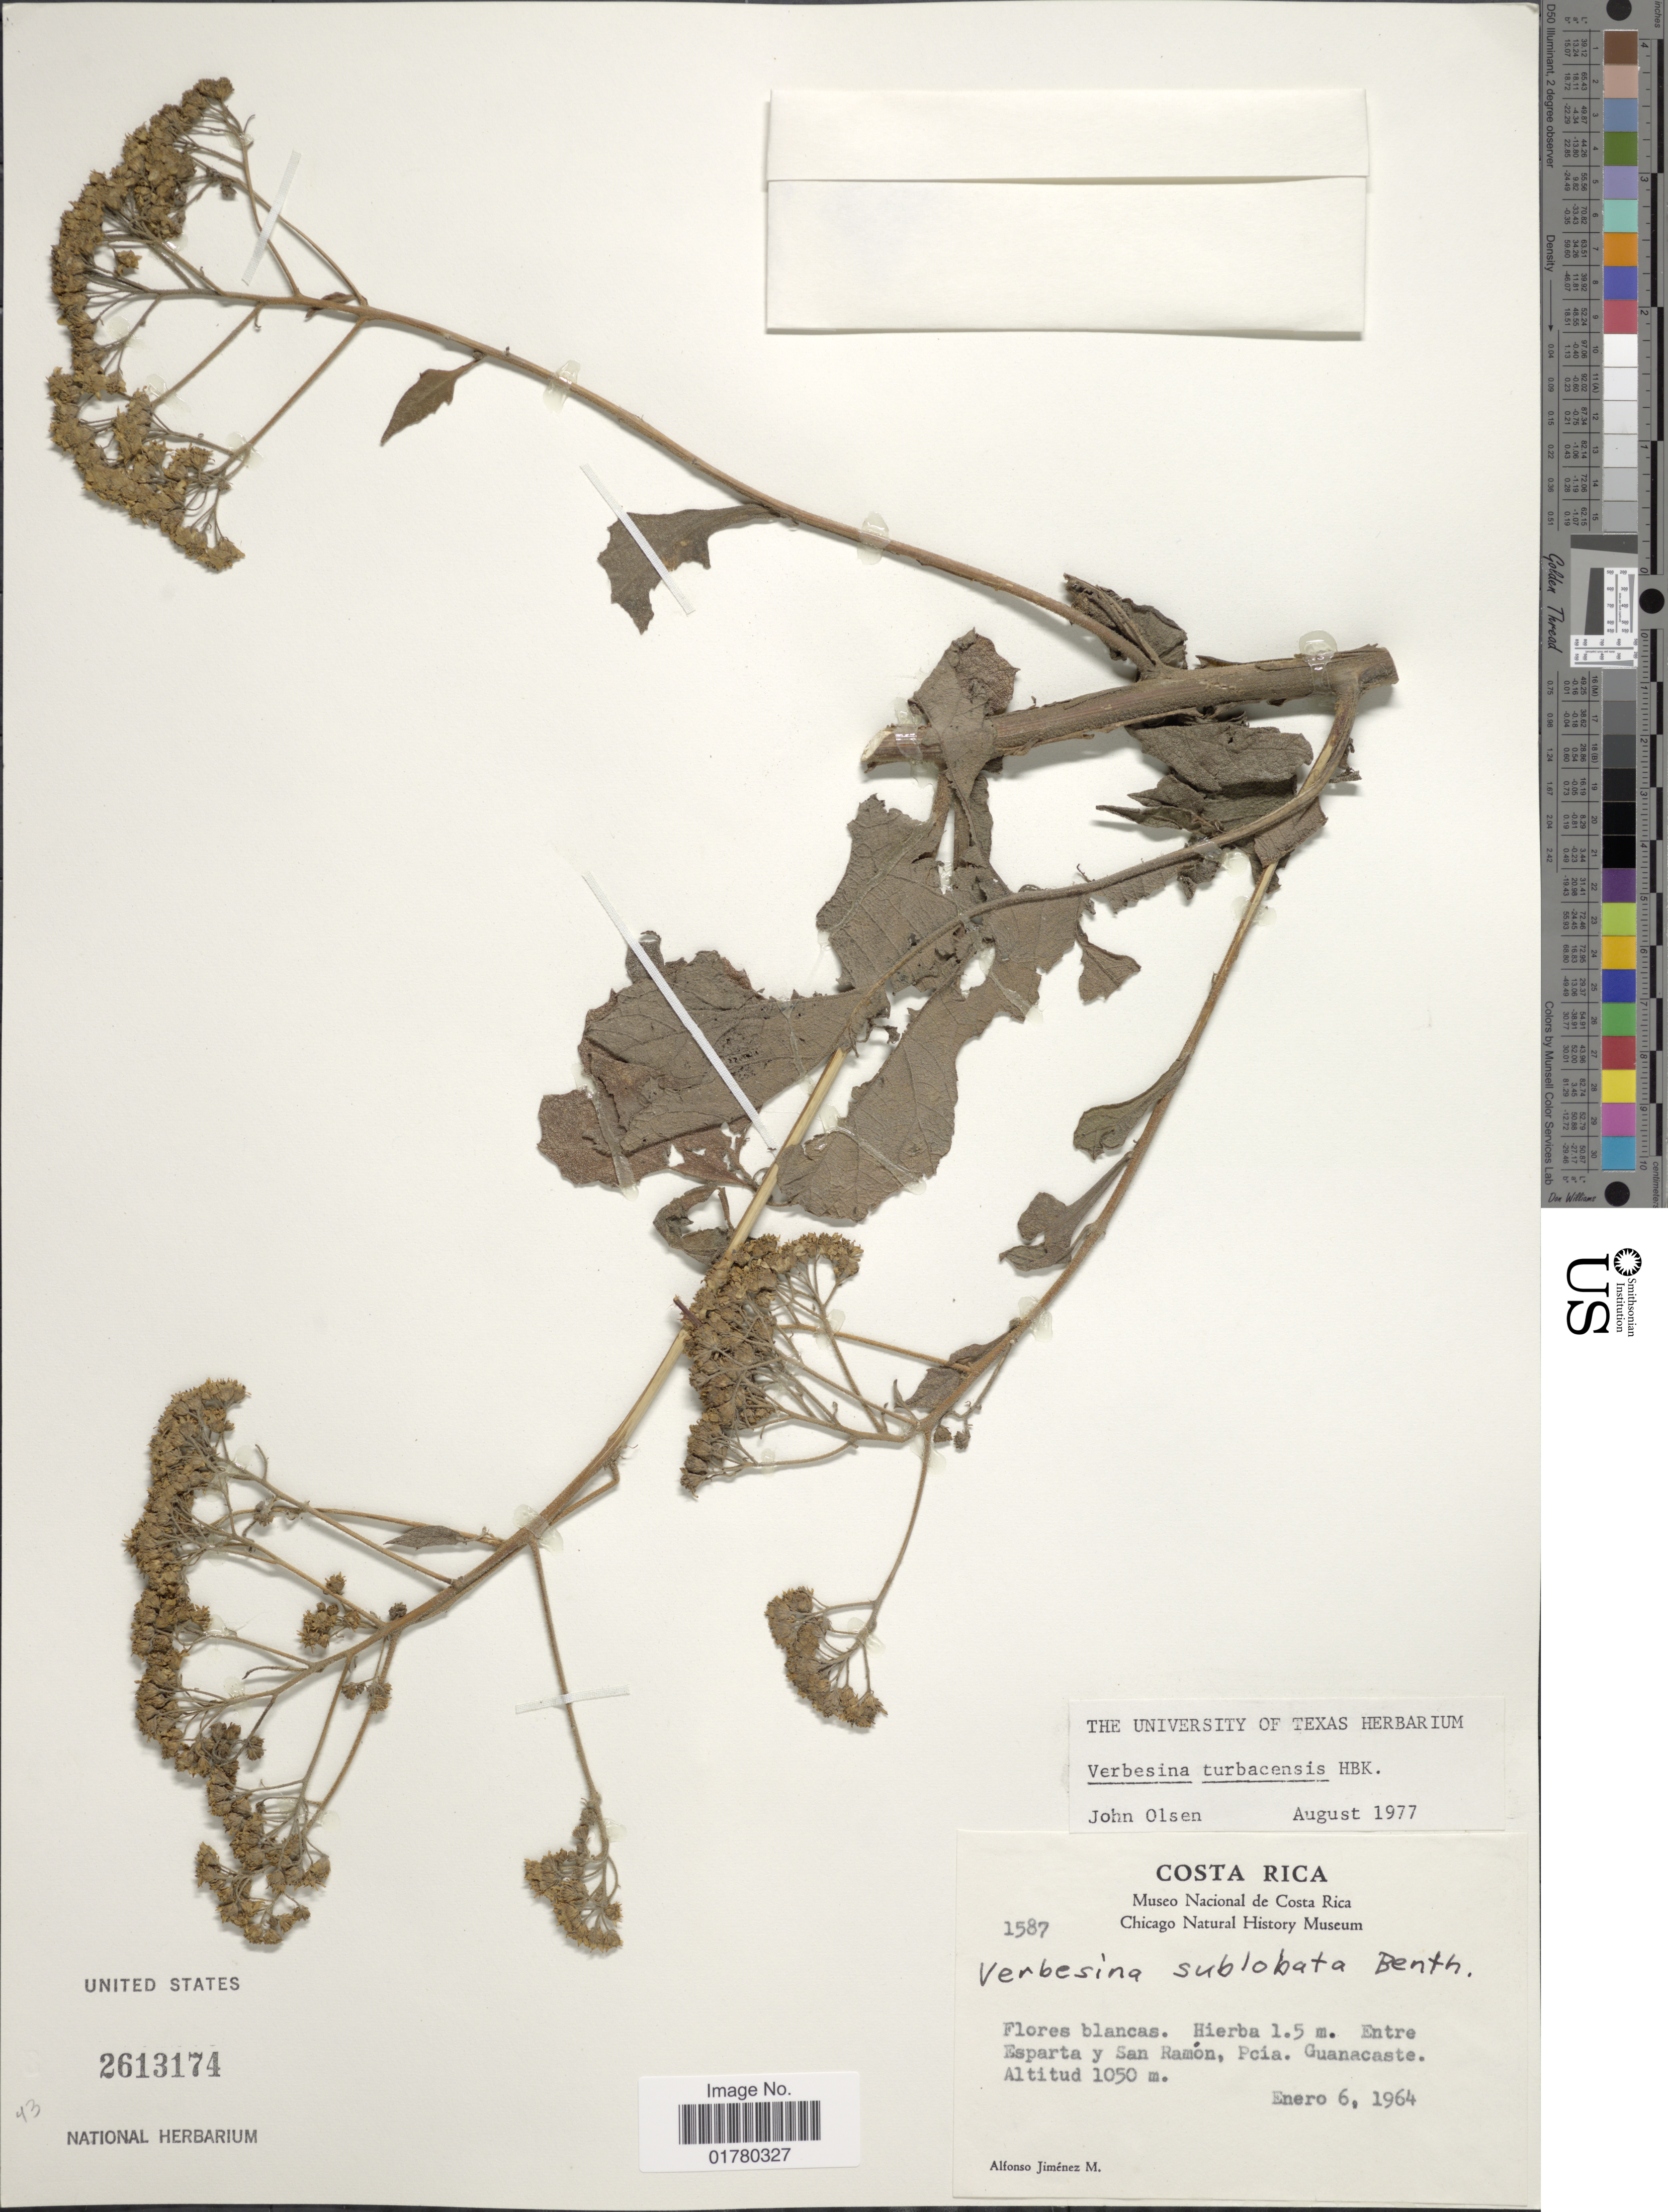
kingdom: Plantae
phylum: Tracheophyta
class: Magnoliopsida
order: Asterales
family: Asteraceae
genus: Verbesina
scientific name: Verbesina turbacensis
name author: Kunth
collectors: A. Jimenez M.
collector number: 1587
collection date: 1964-01-06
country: Costa Rica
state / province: Guanacaste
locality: Entre Esparta y San Ramón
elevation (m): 1050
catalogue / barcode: US 2613174